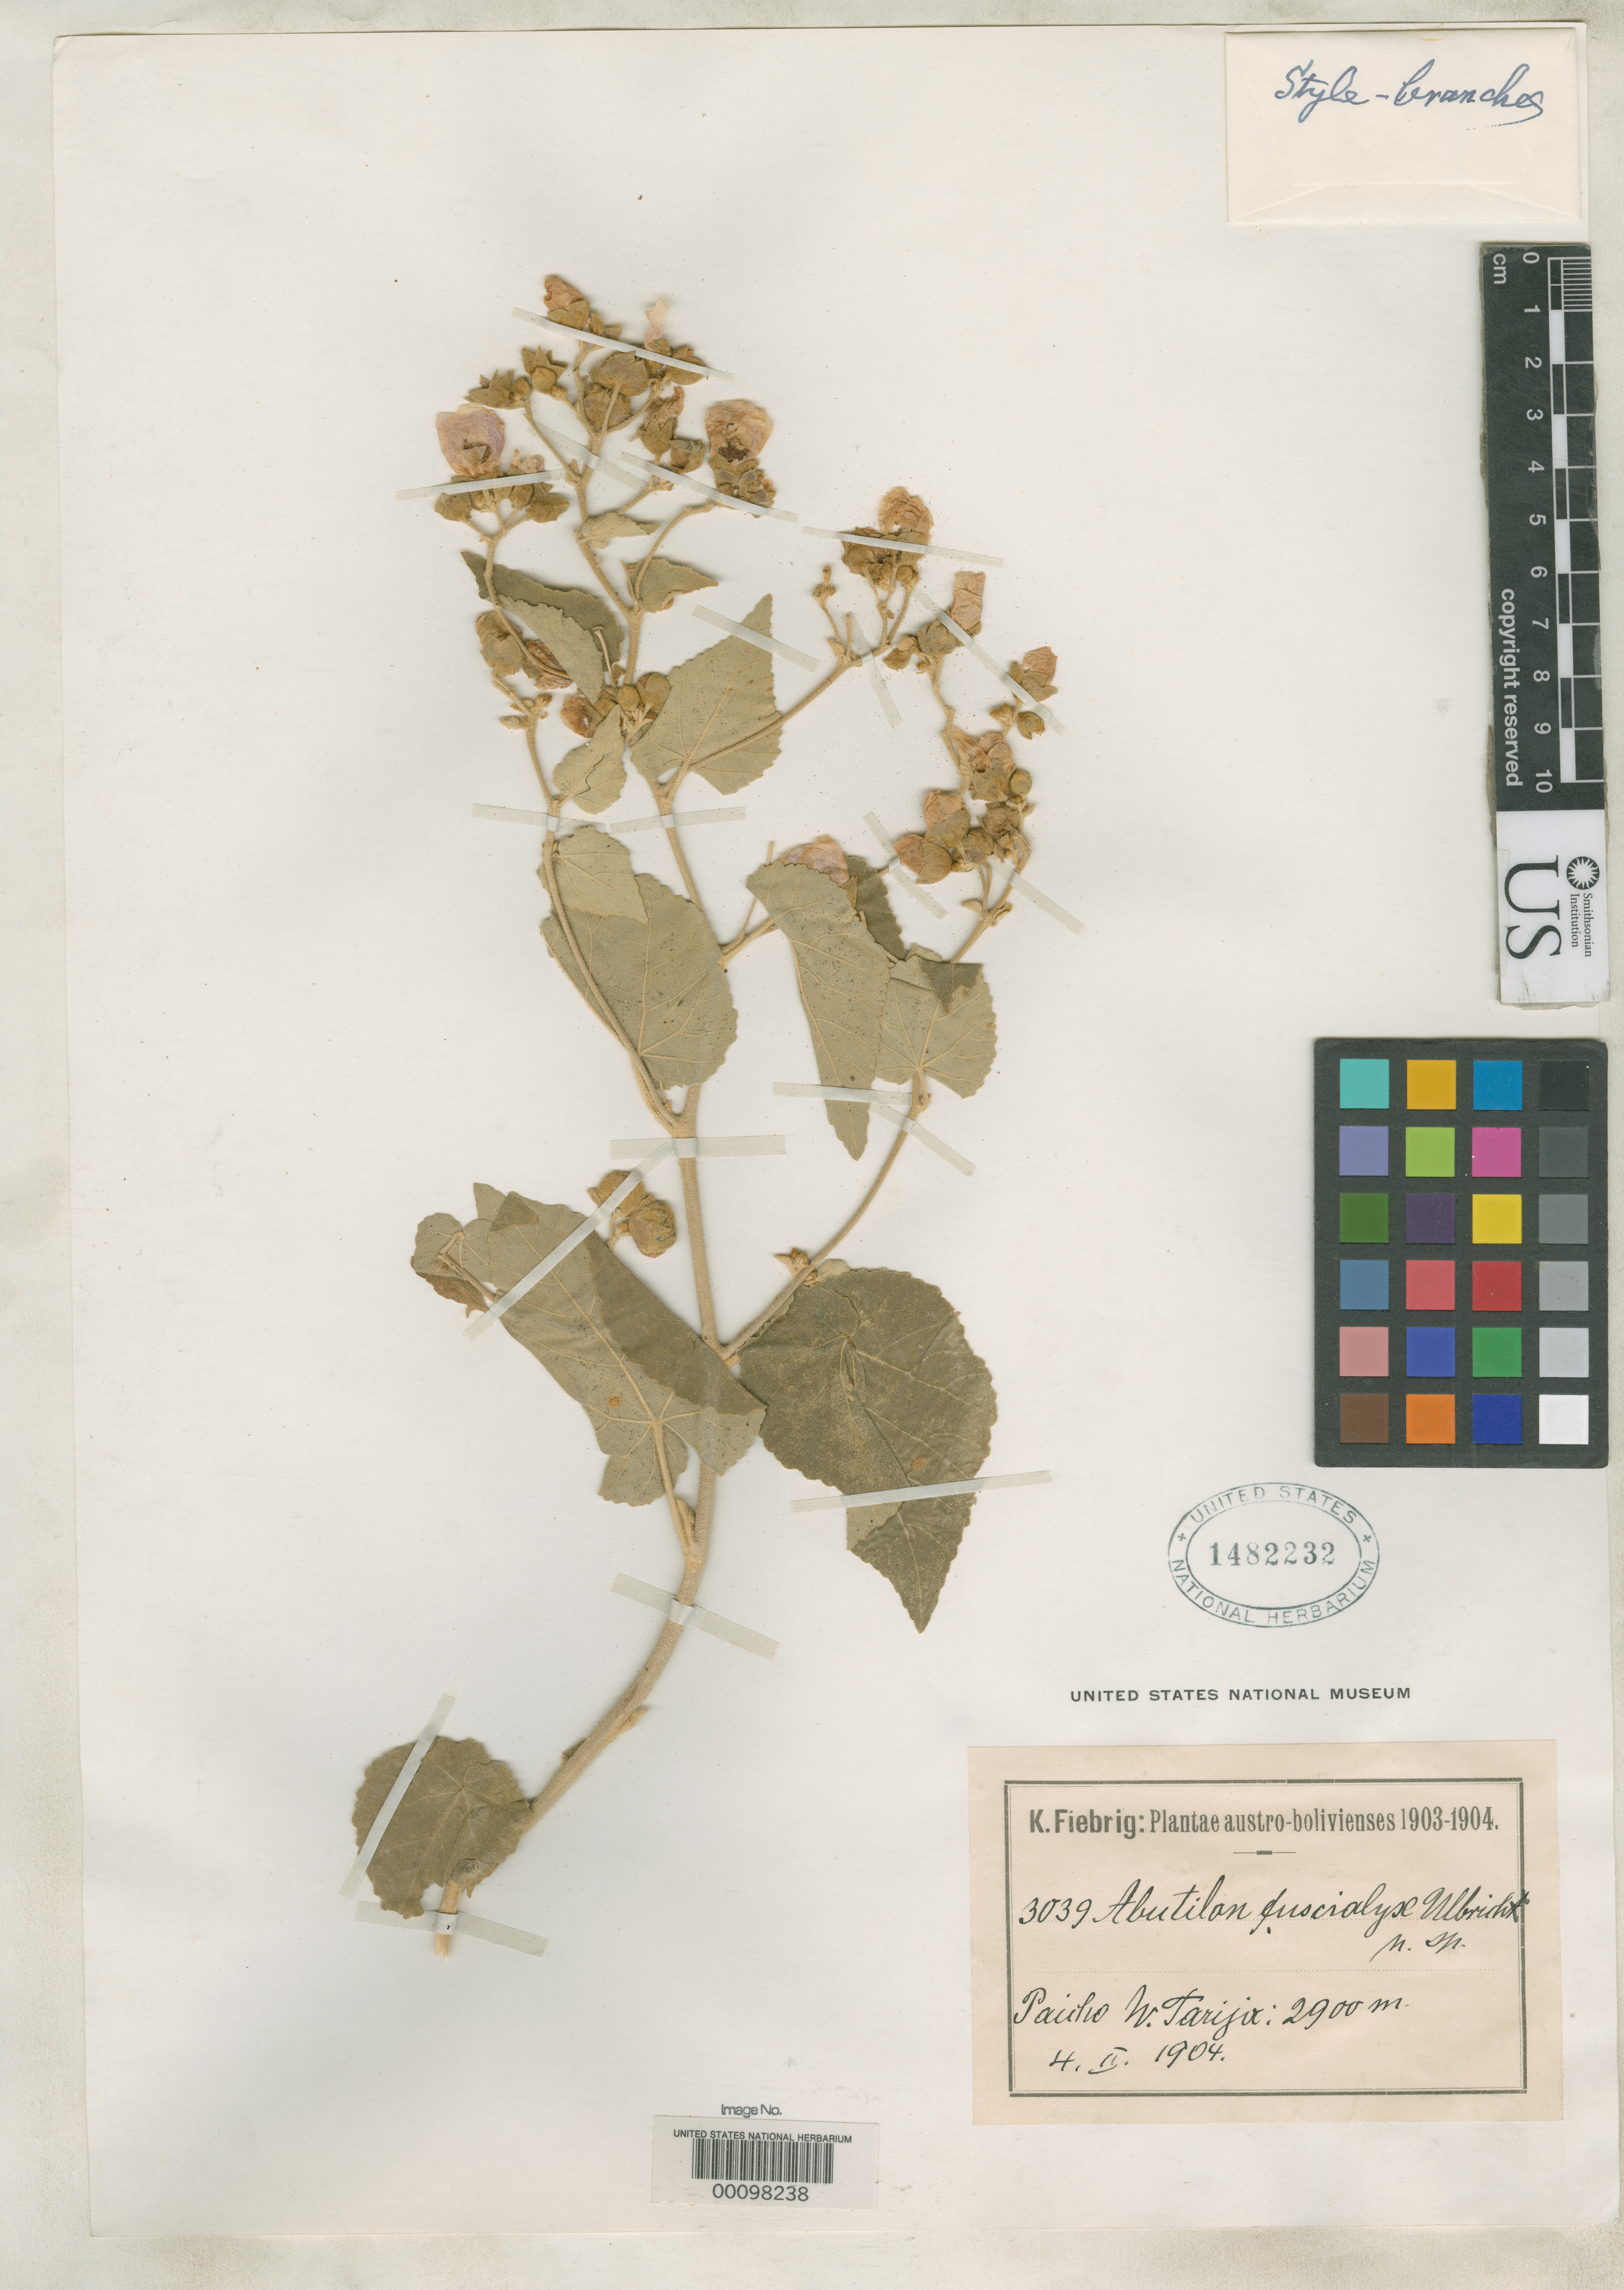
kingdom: Plantae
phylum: Tracheophyta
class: Magnoliopsida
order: Malvales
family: Malvaceae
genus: Abutilon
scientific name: Abutilon fuscicalyx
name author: Ulbr.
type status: Isosyntype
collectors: K. Fiebrig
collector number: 3039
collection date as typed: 04 Feb 1904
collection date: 1904-02-04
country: Bolivia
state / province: Tarija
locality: Taicho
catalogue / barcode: US 1482232